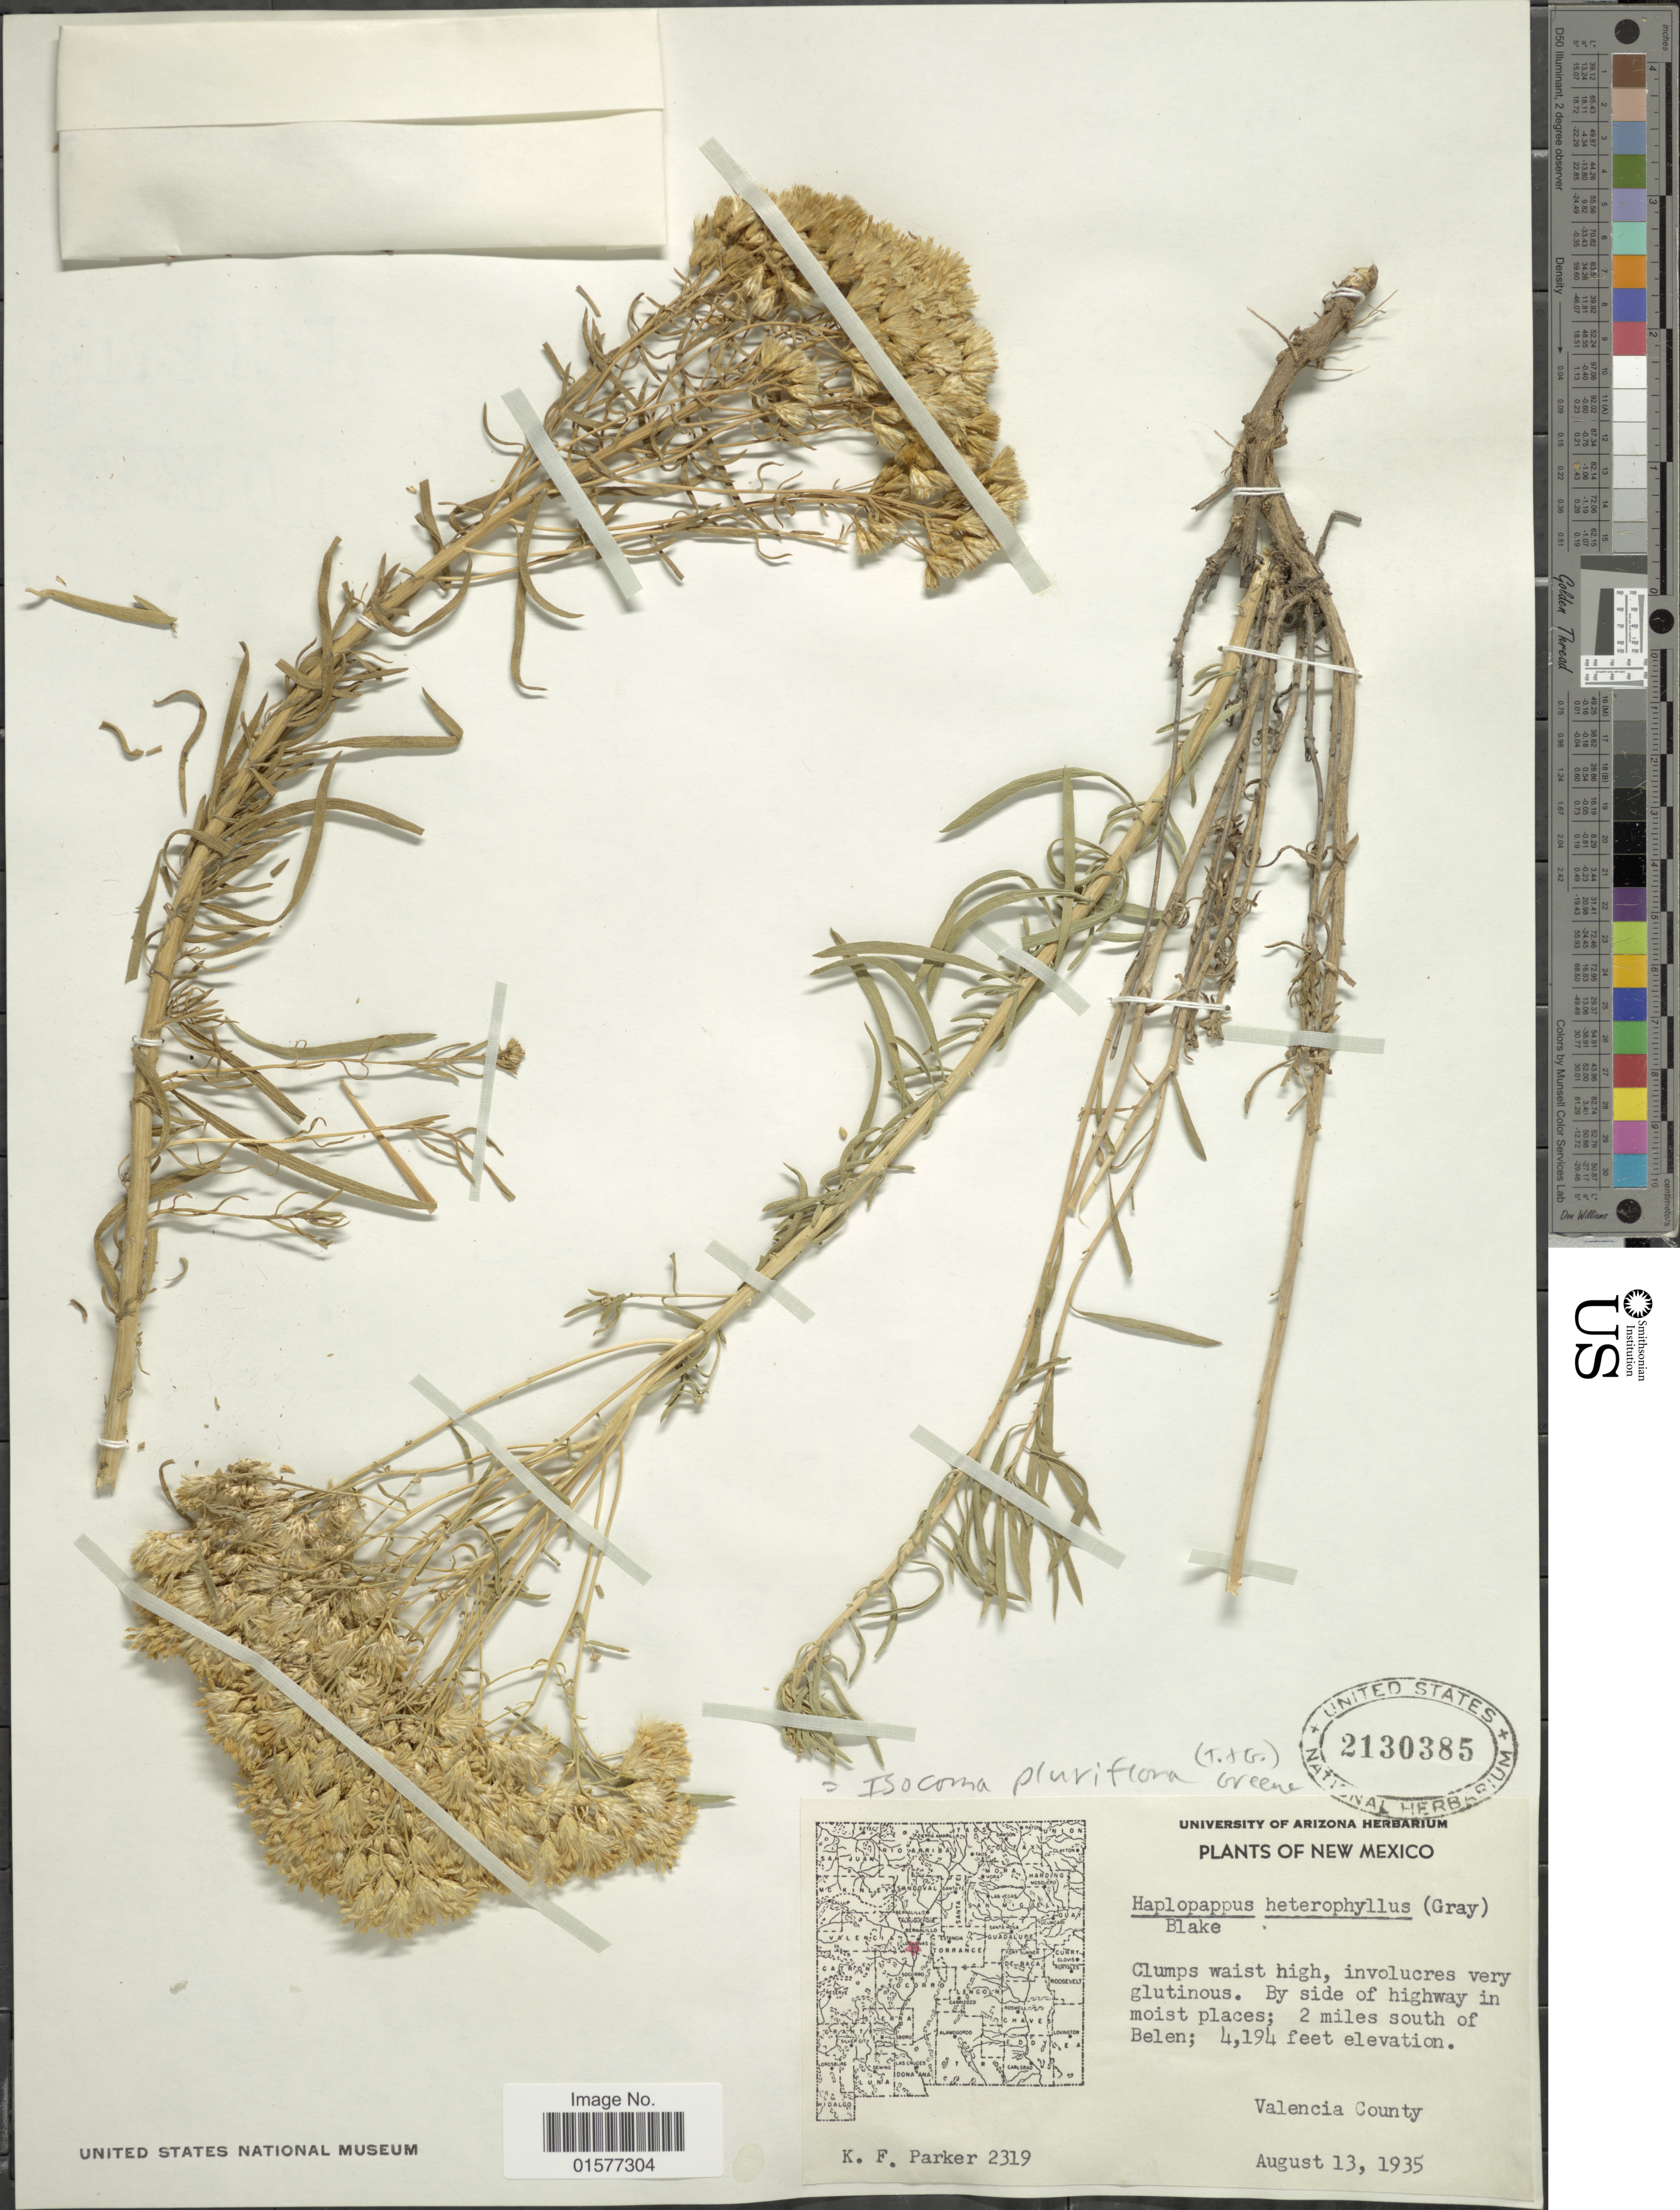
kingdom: Plantae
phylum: Tracheophyta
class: Magnoliopsida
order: Asterales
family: Asteraceae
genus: Isocoma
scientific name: Isocoma pluriflora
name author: (Torr. & A. Gray) Greene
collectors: K. F. Parker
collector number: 2319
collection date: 1935-08-13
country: United States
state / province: New Mexico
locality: By side of highway in moist places; 2 miles south of Belen, Valencia Countyp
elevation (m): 1278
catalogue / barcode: US 2130385